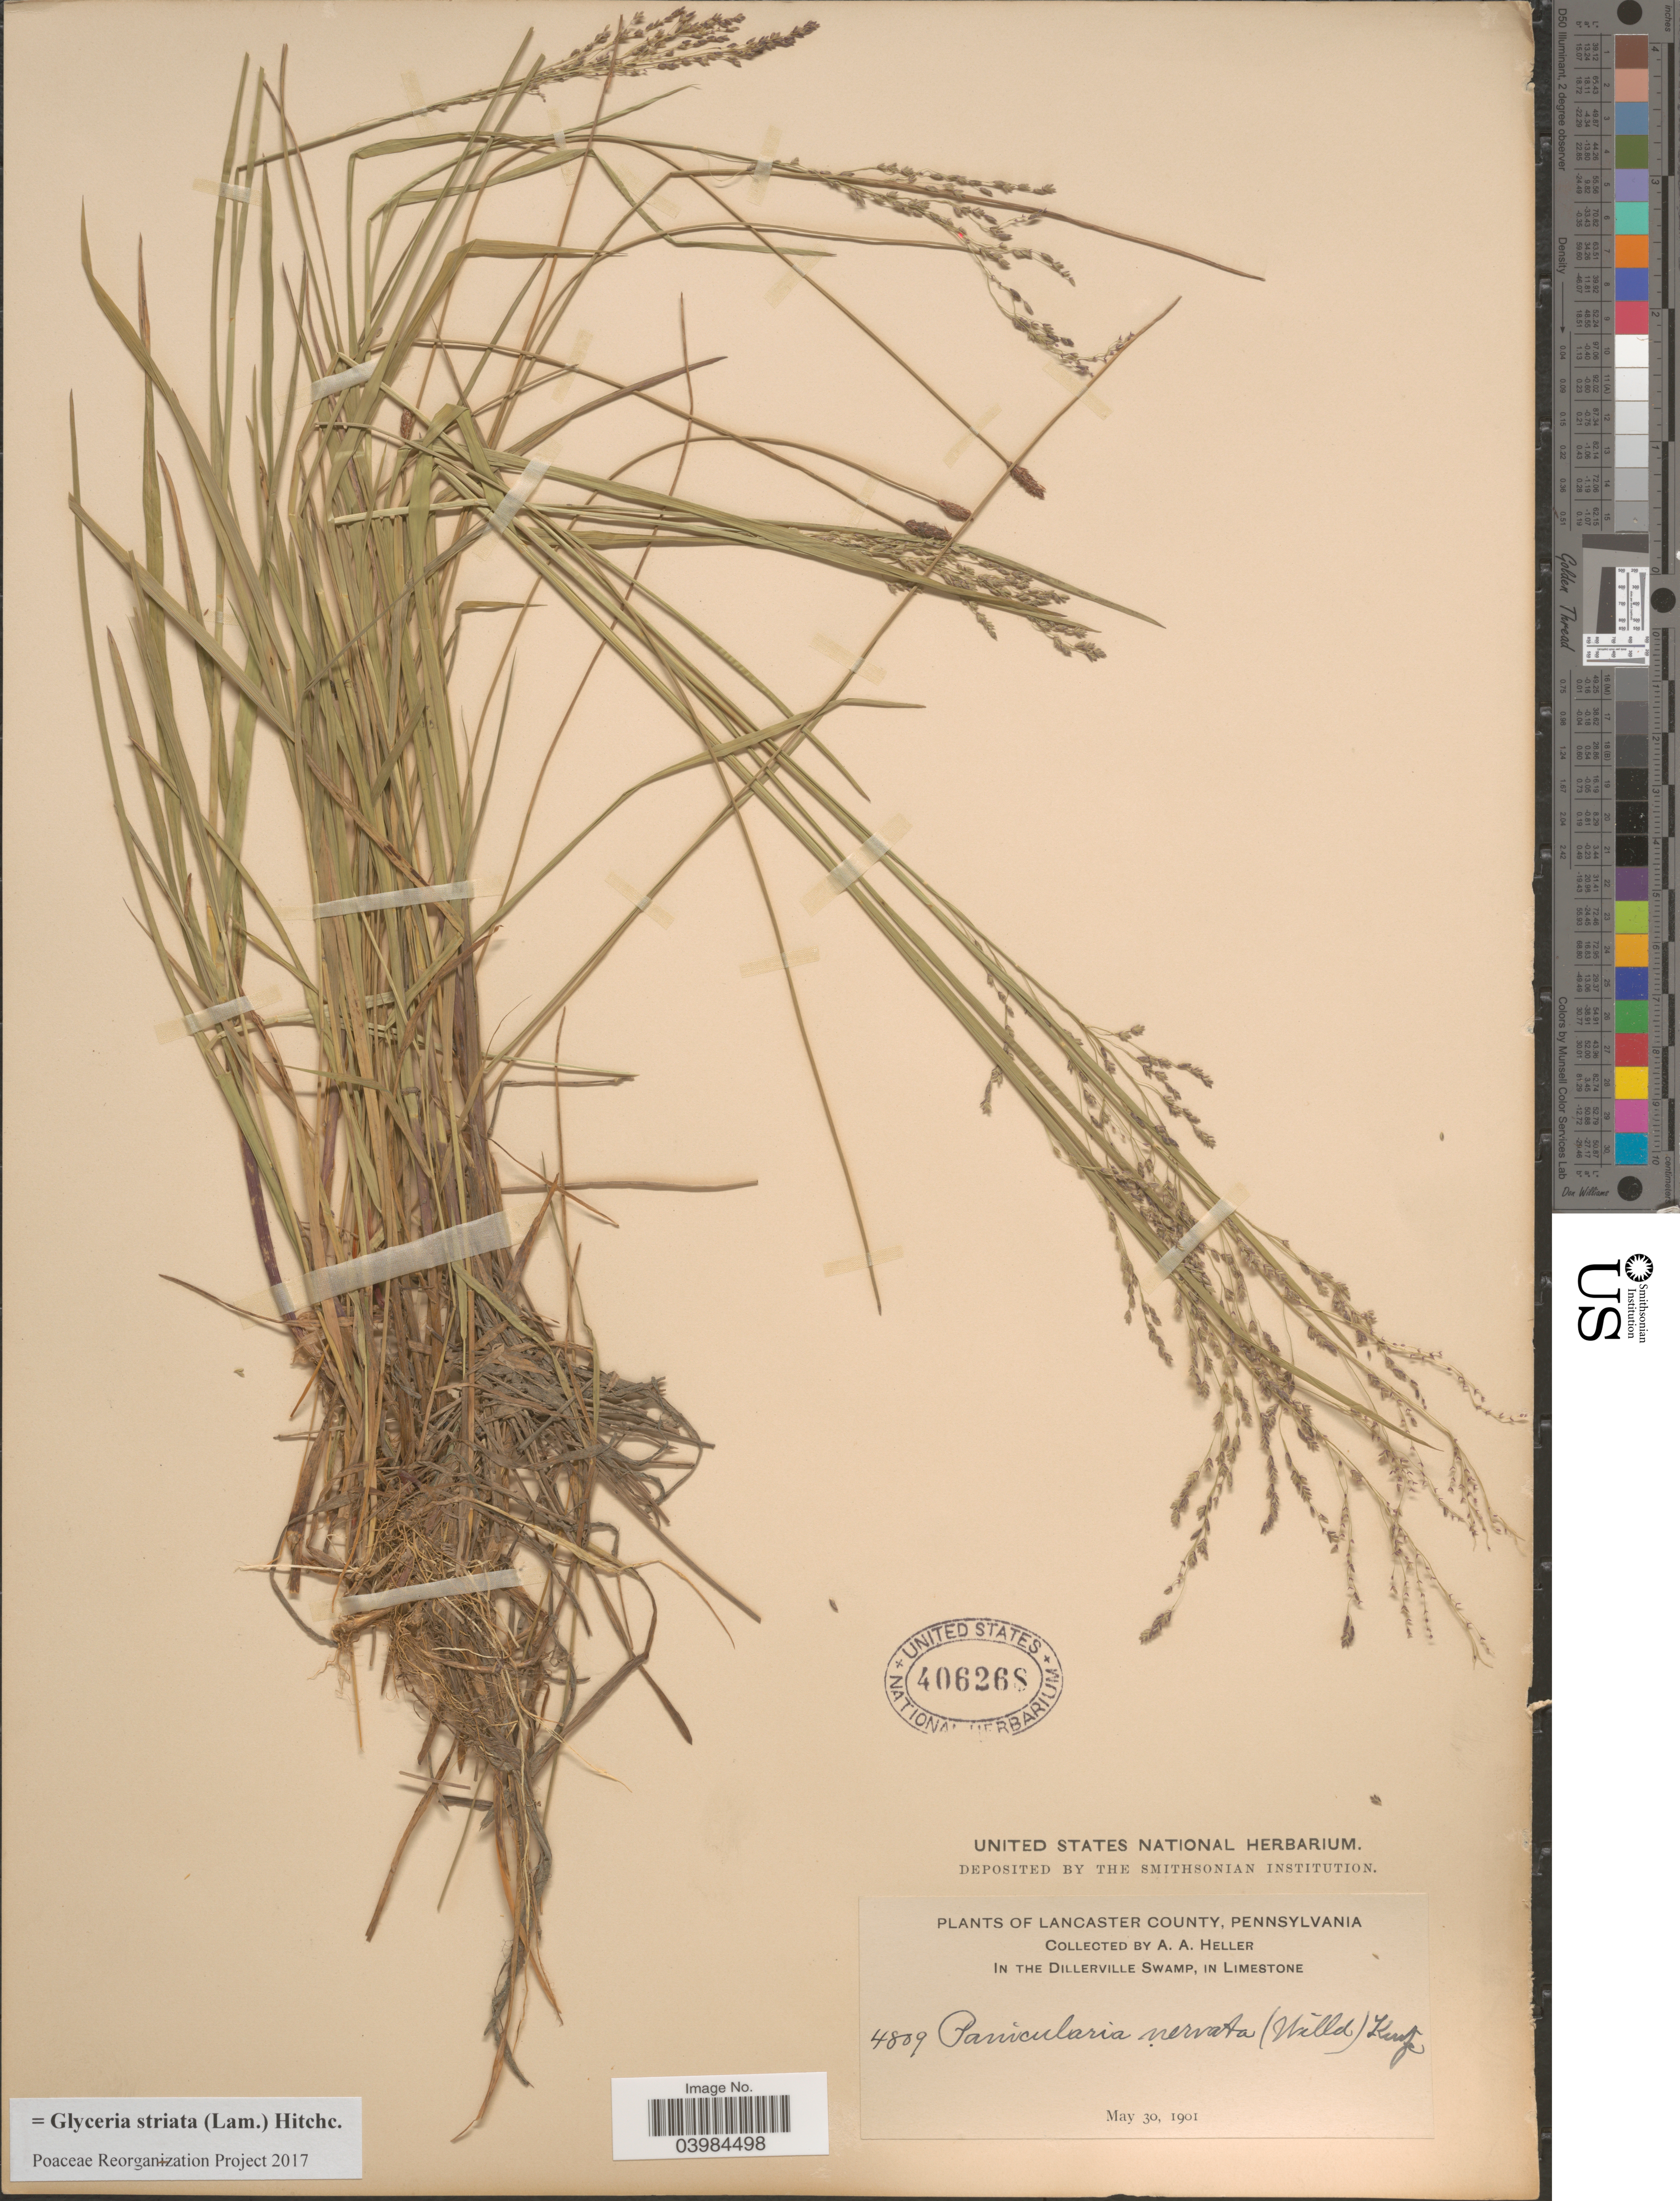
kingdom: Plantae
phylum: Tracheophyta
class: Liliopsida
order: Poales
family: Poaceae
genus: Glyceria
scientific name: Glyceria striata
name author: (Lam.) Hitchc.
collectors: A. A. Heller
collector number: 4809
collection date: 1901-05-30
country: United States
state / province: Pennsylvania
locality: Lancaster County. In the Dillerville Swamp, in Limestone.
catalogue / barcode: US 406268